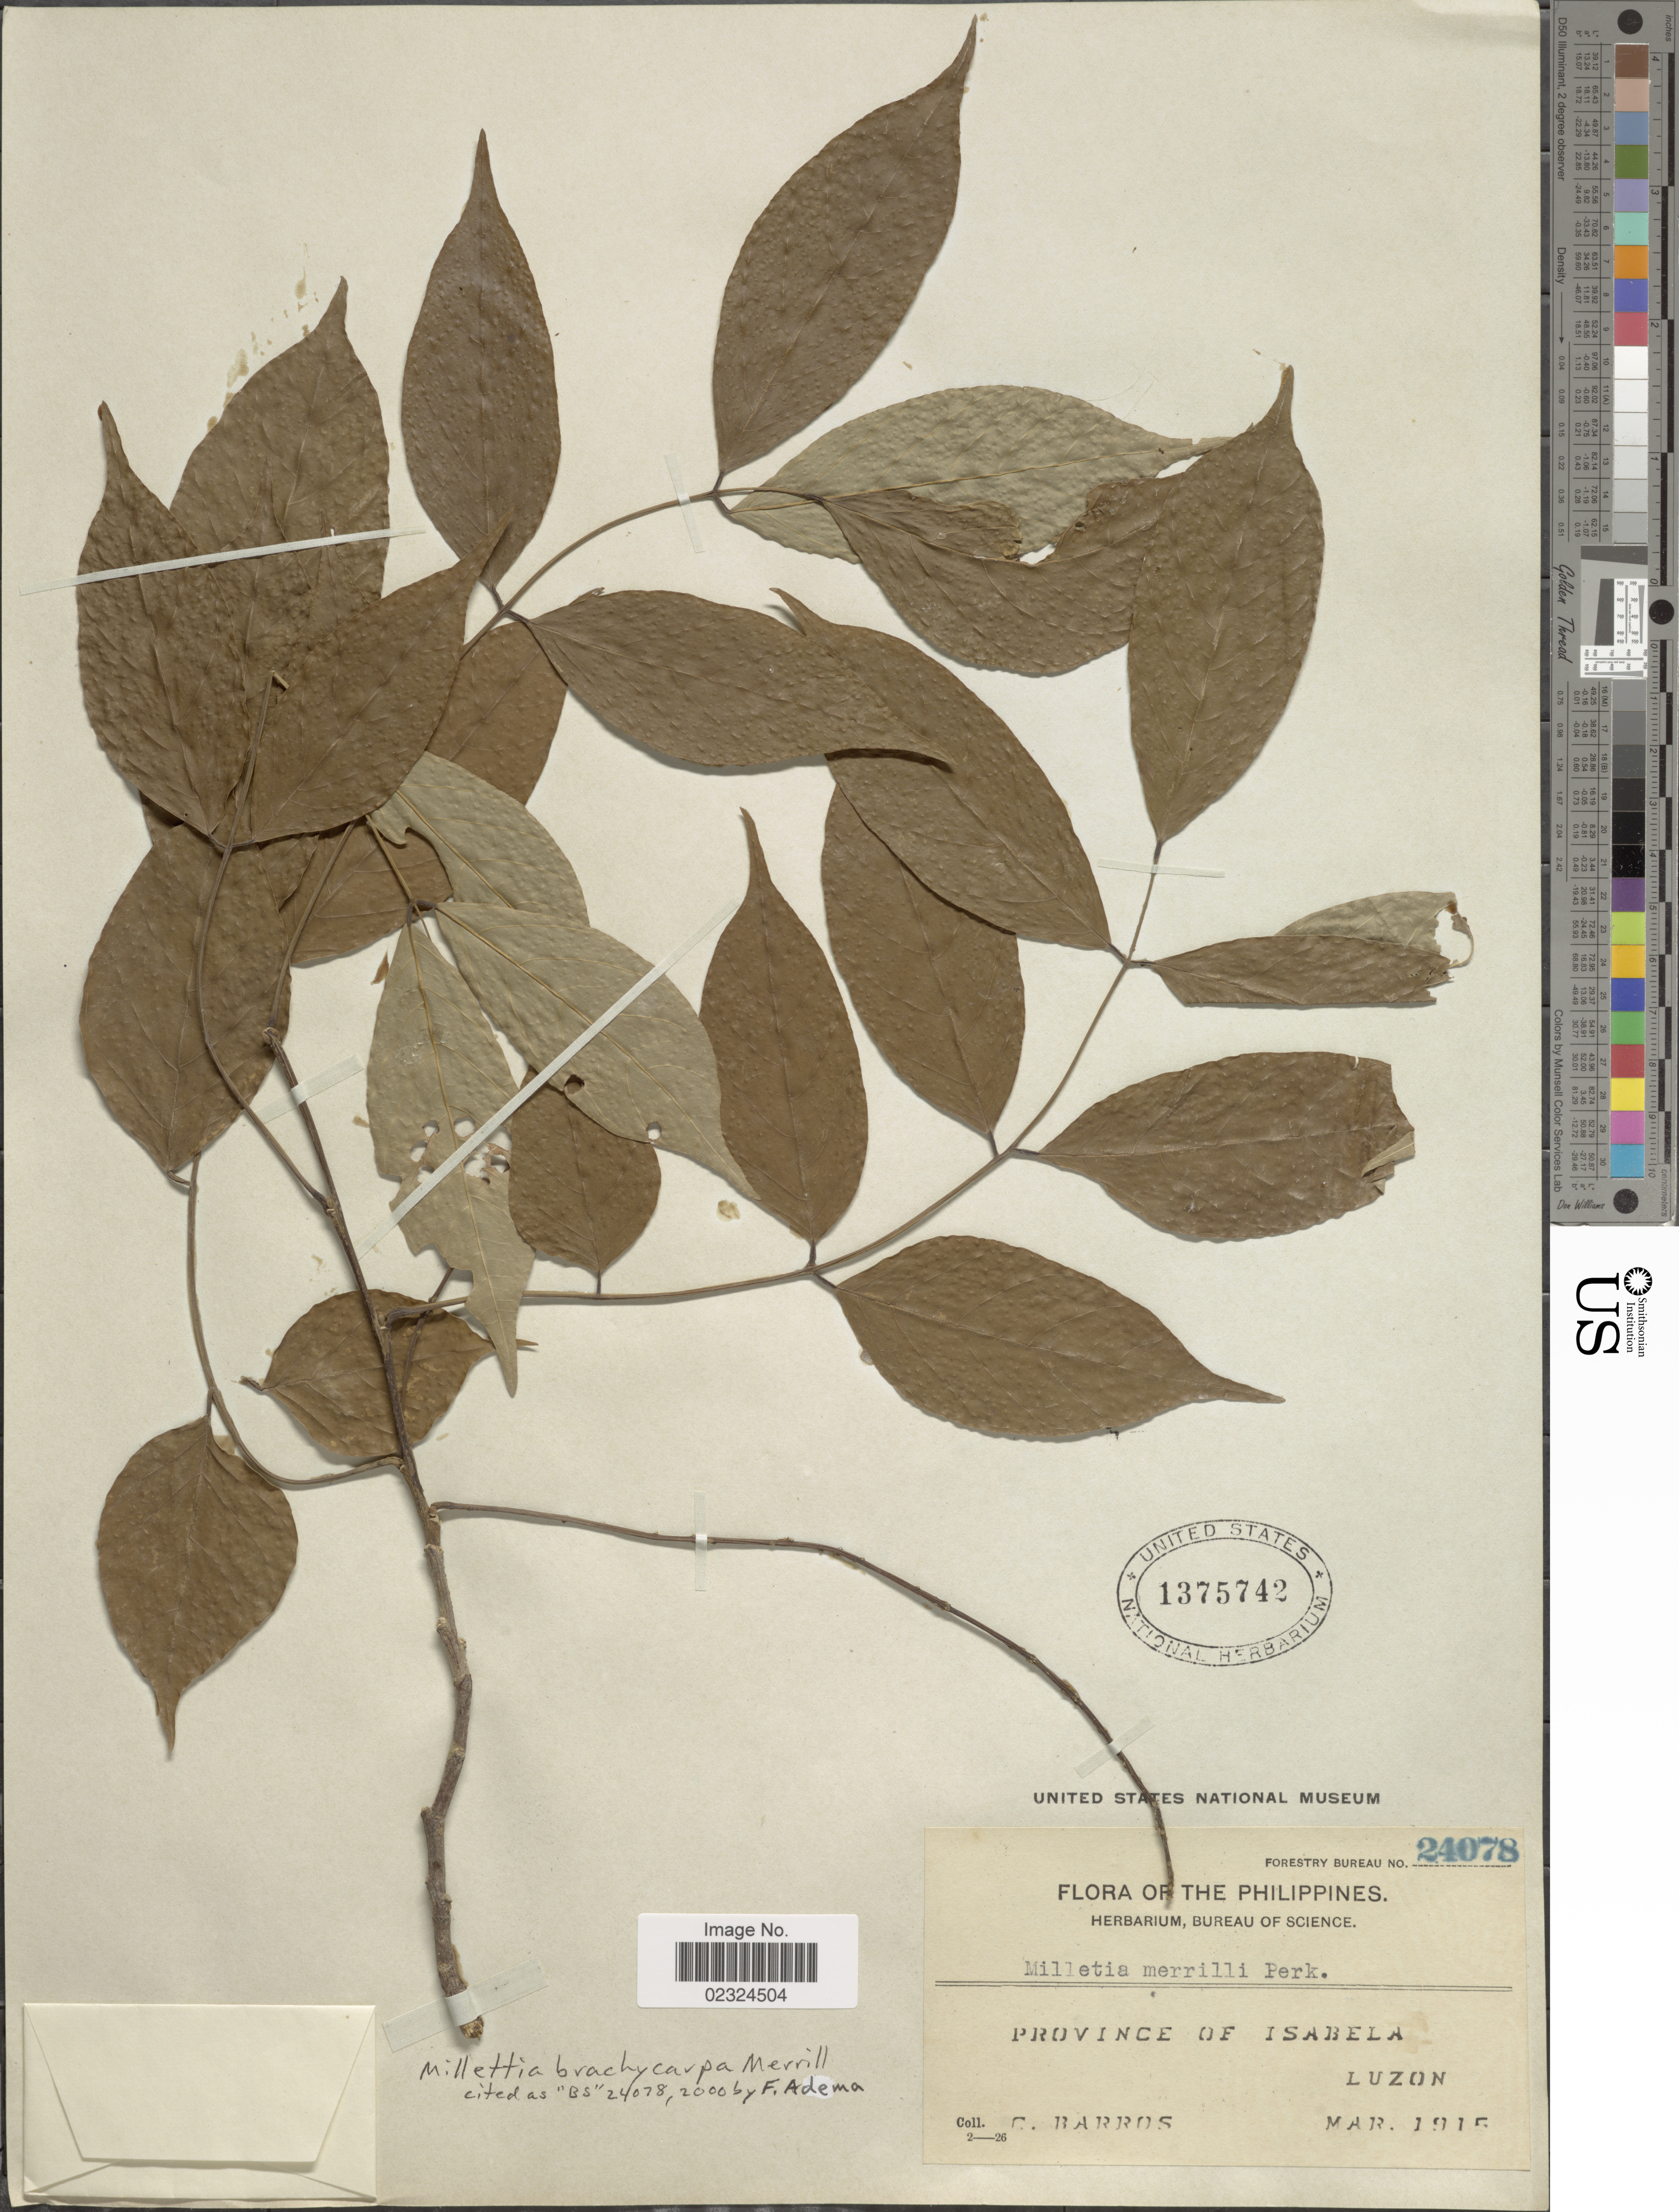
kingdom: Plantae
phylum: Tracheophyta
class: Magnoliopsida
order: Fabales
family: Fabaceae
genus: Millettia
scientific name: Millettia brachycarpa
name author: Merr.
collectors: C. Barros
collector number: Forestry Bureau 24078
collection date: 1915-03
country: Philippines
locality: Province of Isabela, Luzon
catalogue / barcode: US 1375742